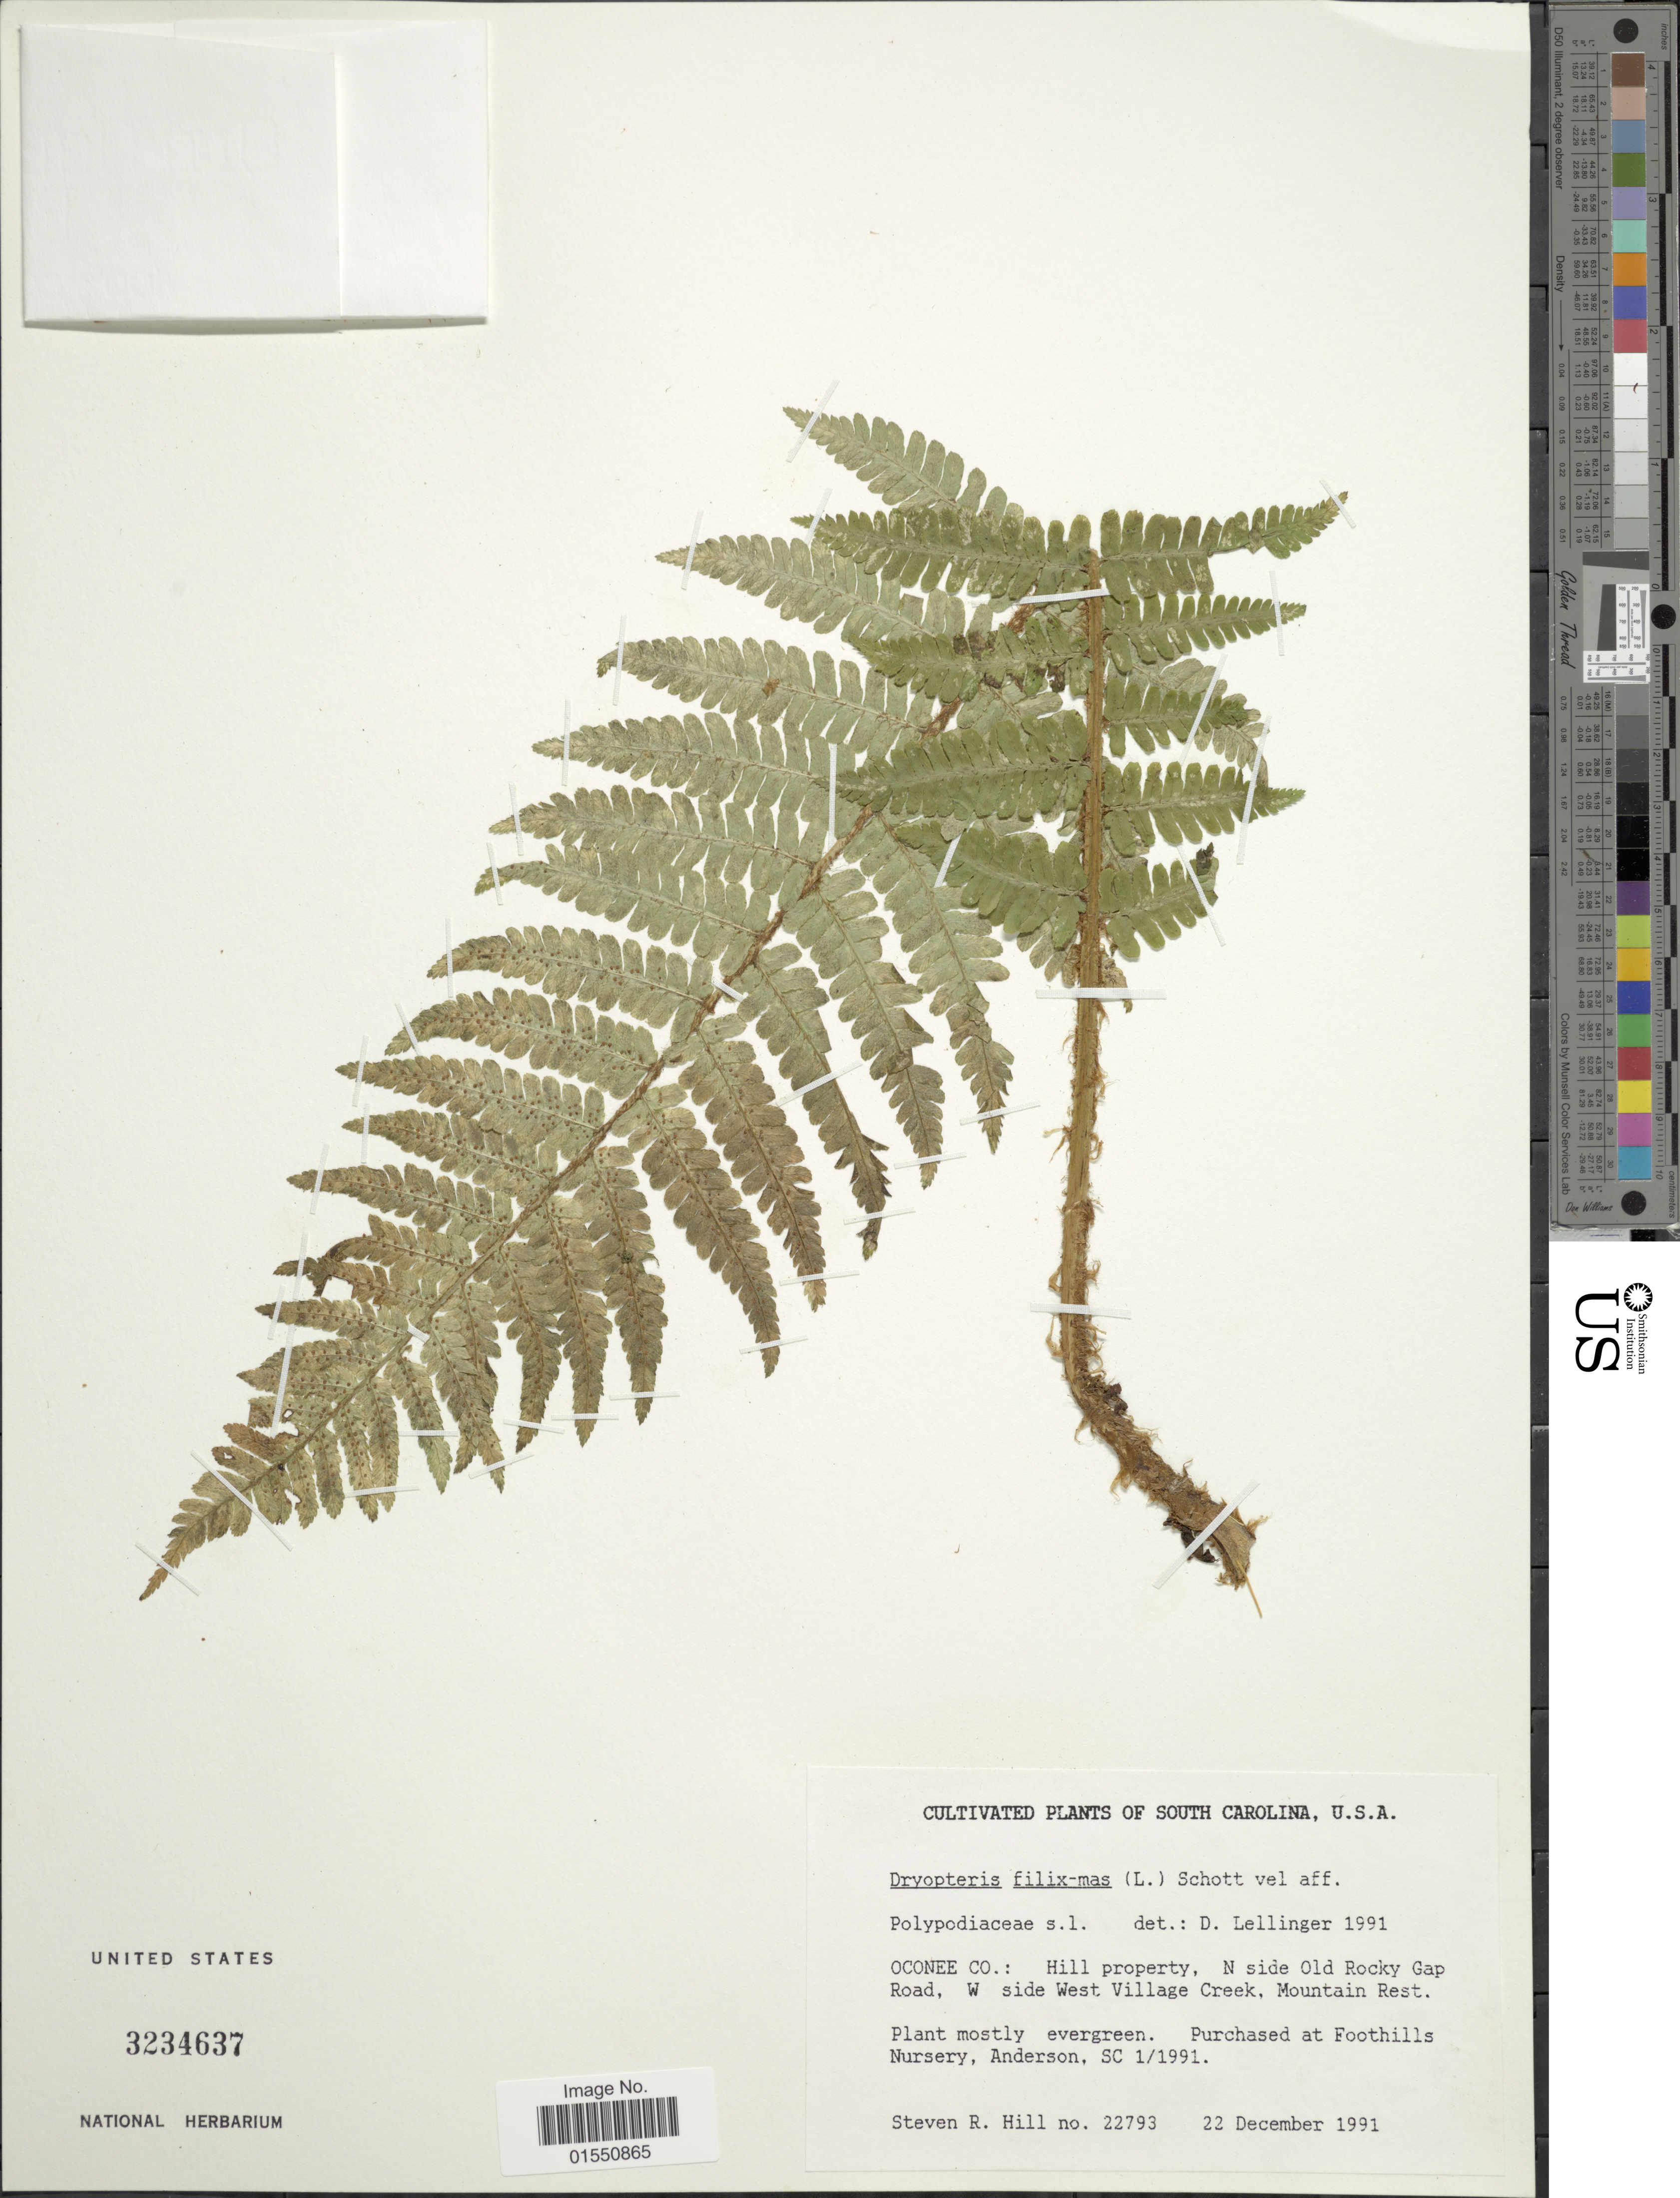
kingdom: Plantae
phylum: Tracheophyta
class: Polypodiopsida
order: Polypodiales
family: Dryopteridaceae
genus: Dryopteris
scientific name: Dryopteris filix-mas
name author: (L.) Schott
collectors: S. R. Hill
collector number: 22793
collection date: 1991-12-22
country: United States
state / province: South Carolina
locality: Oconee Co.: Hill property, N side Old Rocky Gap Road, W side West Village Creek, Mountain Rest.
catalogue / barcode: US 3234637